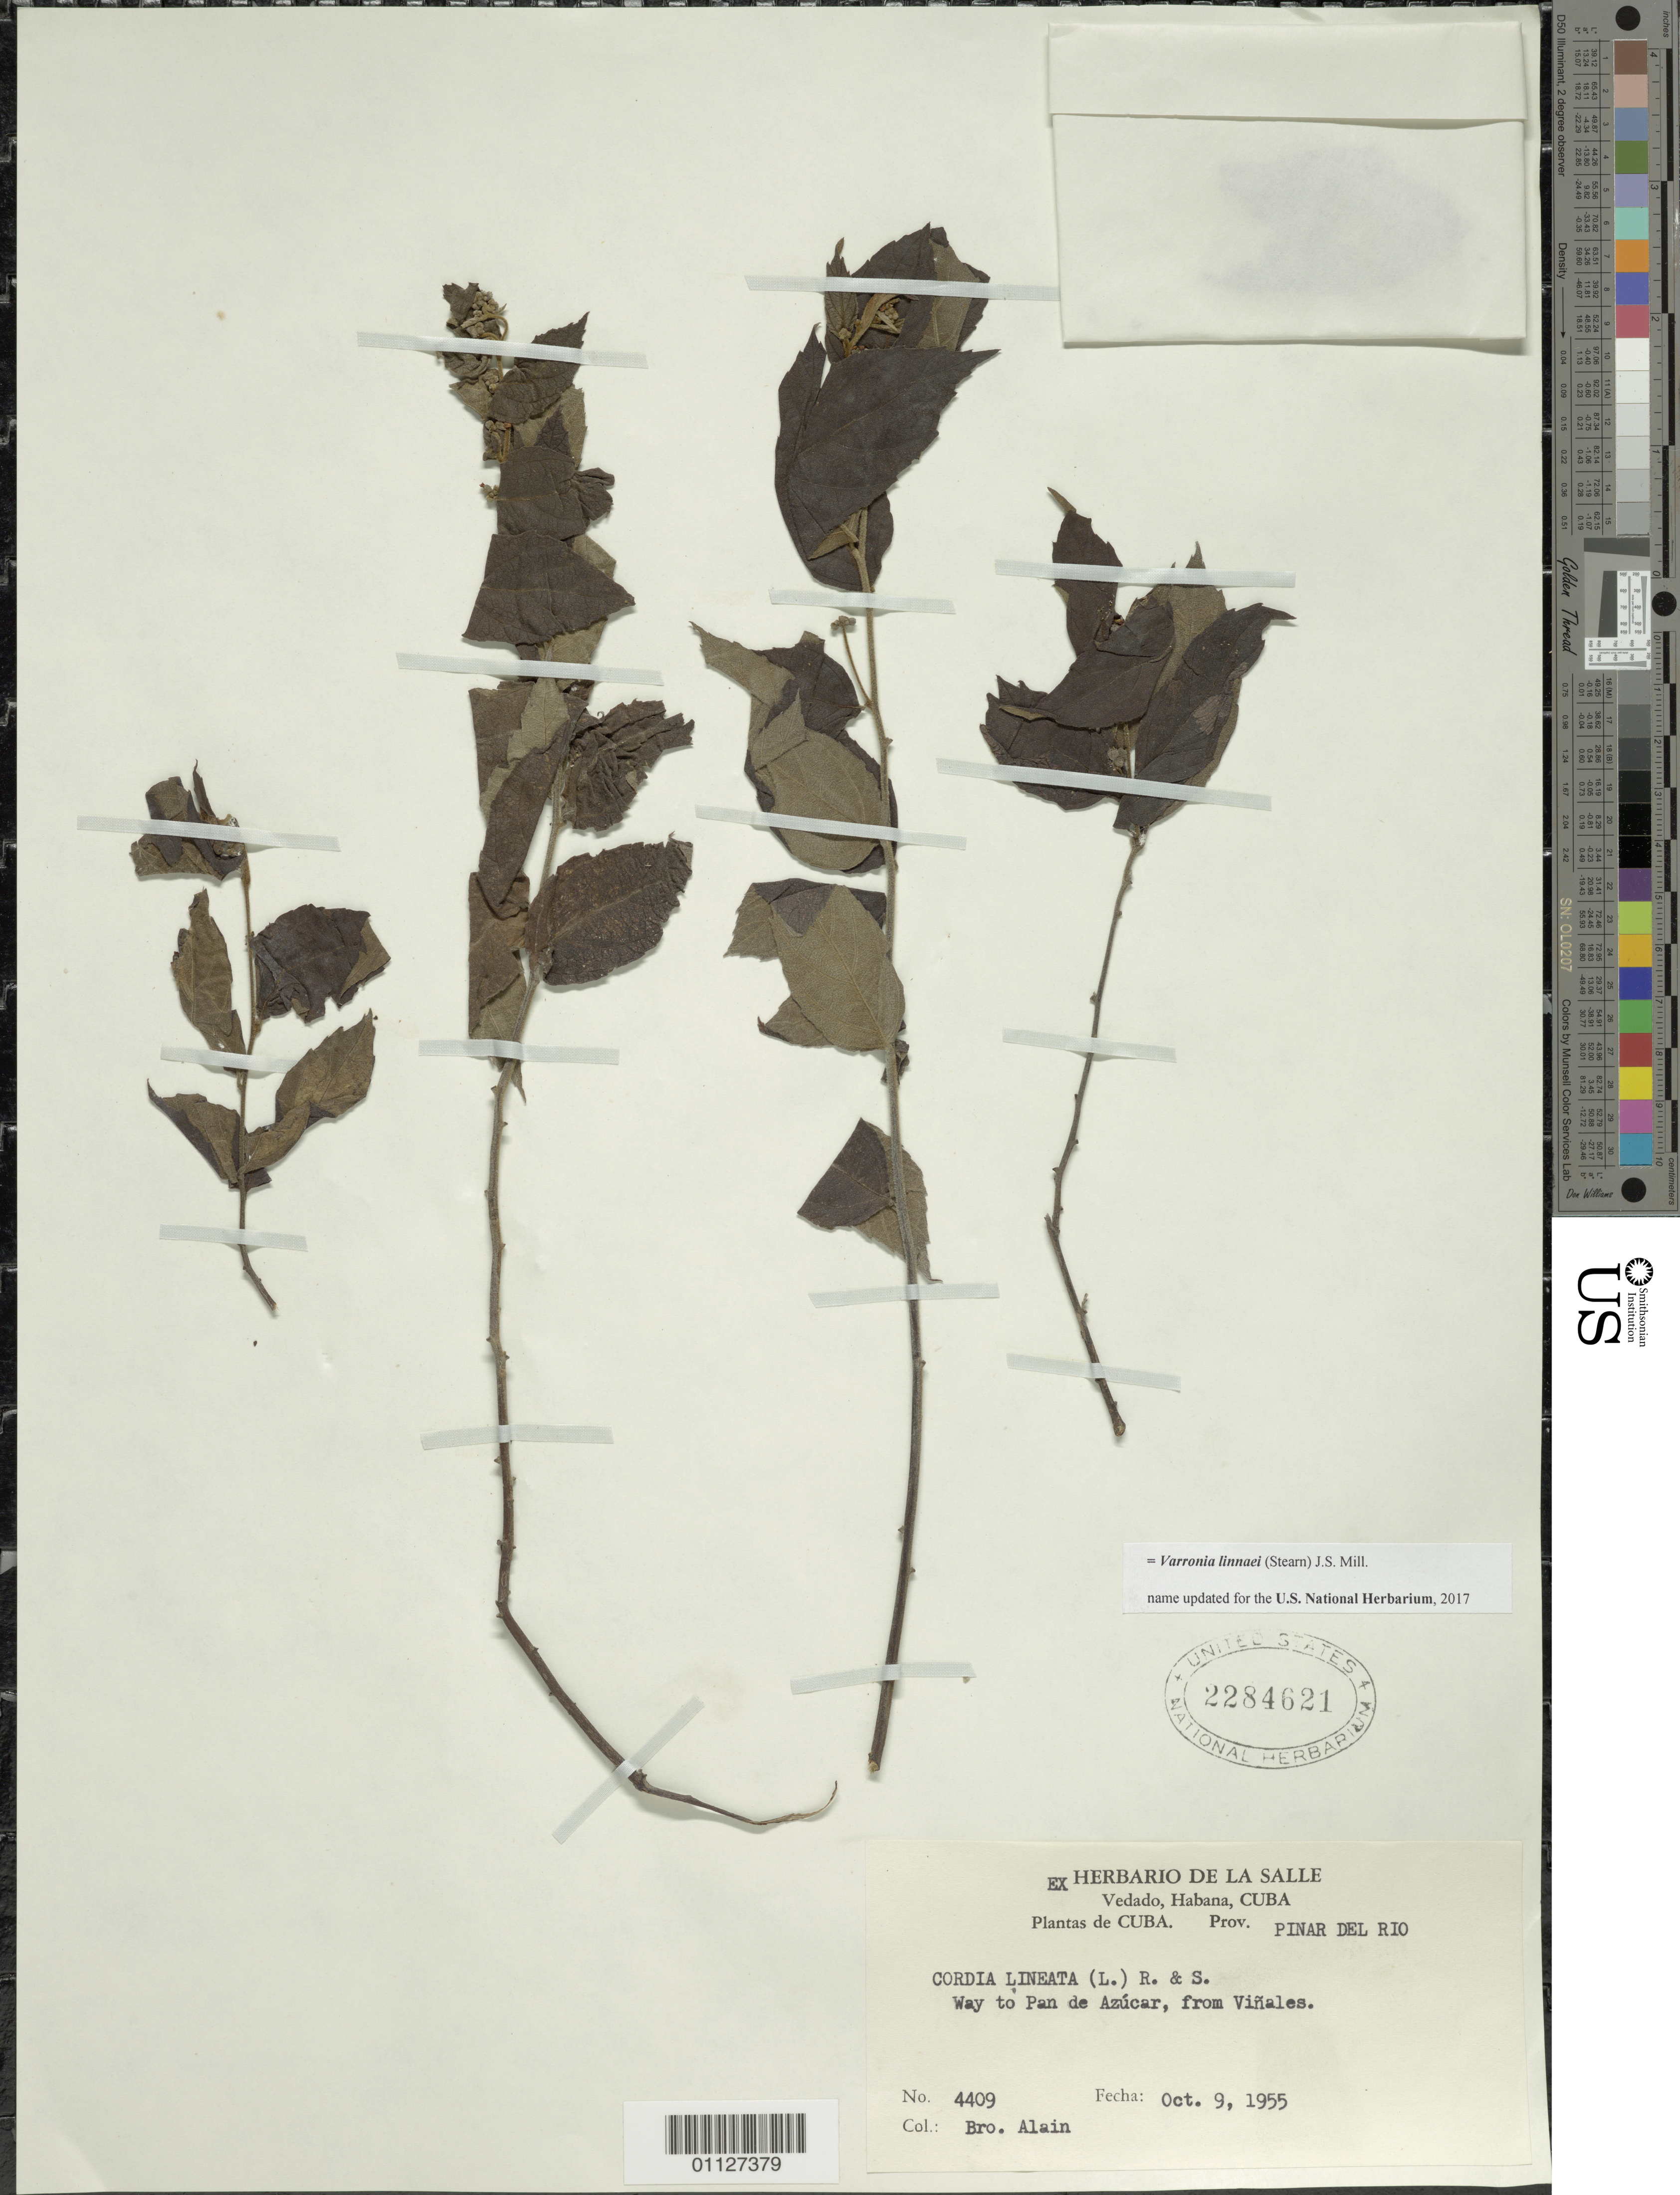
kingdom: Plantae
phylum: Tracheophyta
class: Magnoliopsida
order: Boraginales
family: Cordiaceae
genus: Varronia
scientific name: Varronia linnaei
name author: (Stearn) J.S. Mill.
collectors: A. H. Liogier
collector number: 4409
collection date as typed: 09 Oct 1955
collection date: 1955-10-09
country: Cuba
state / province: Pinar del Rio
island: Cuba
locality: Way to Pan de Azúcar, from Viñales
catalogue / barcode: US 2284621